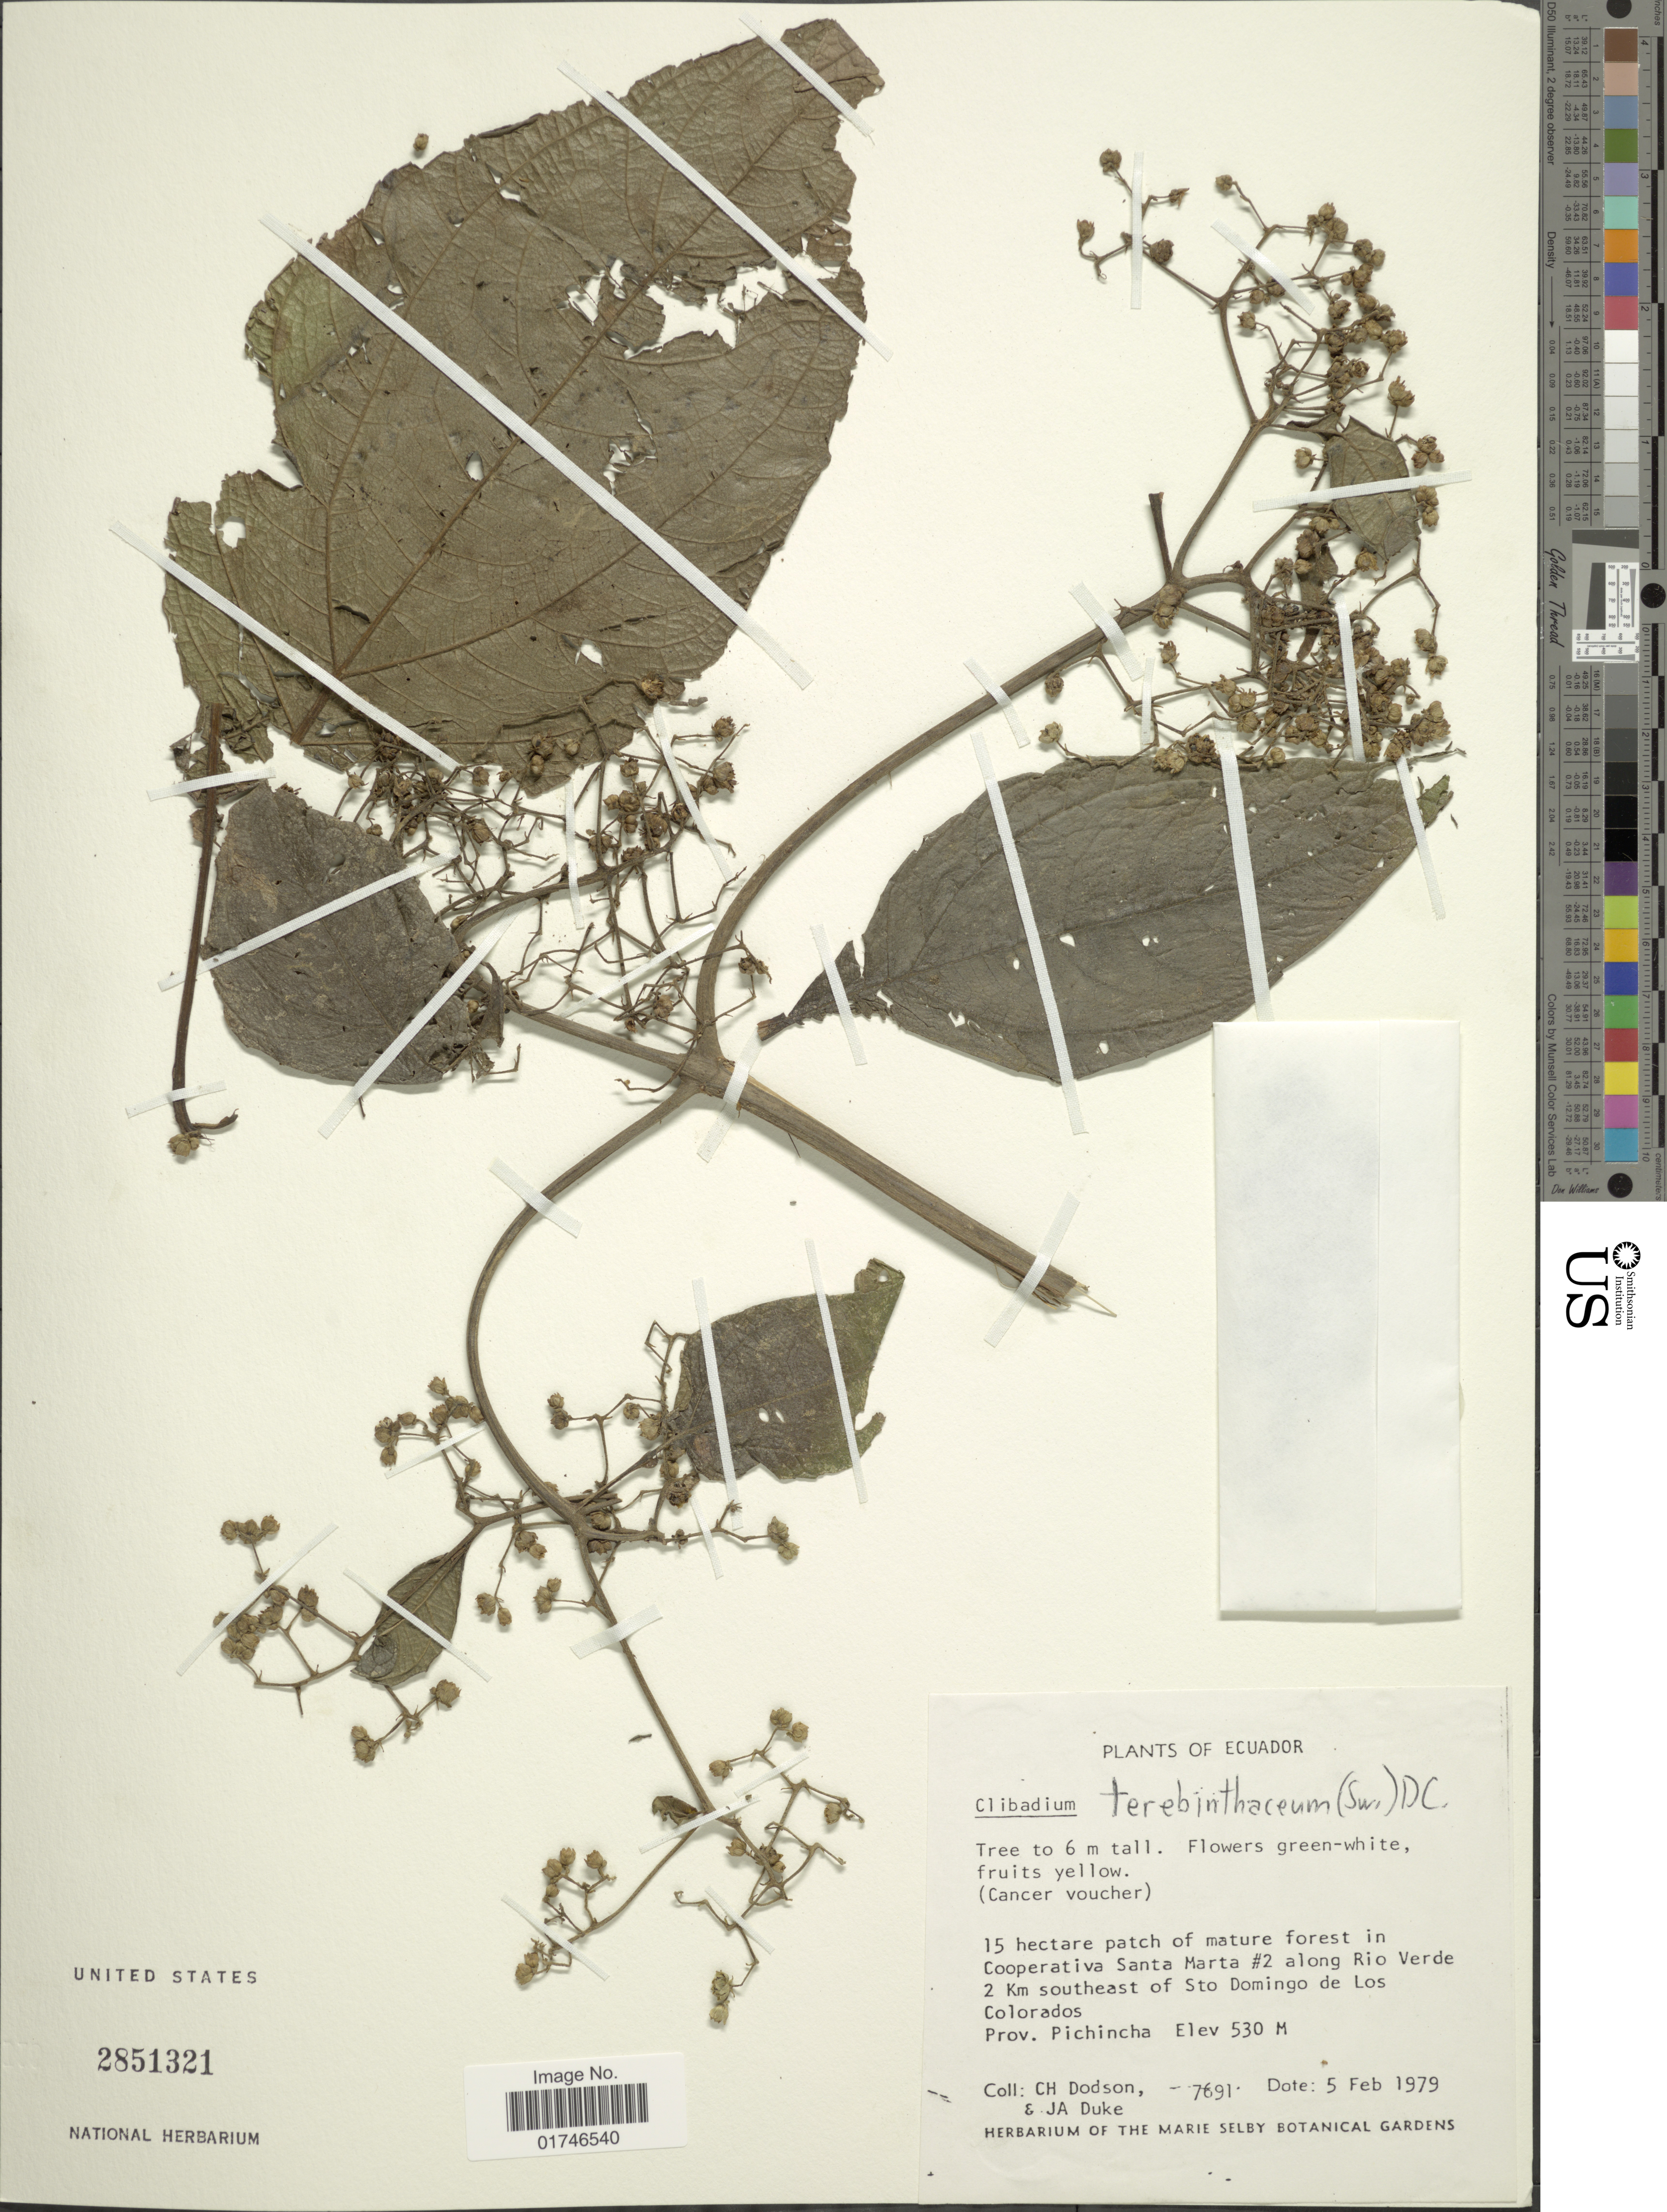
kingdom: Plantae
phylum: Tracheophyta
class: Magnoliopsida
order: Asterales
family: Asteraceae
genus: Clibadium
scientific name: Clibadium laxum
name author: S.F. Blake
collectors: C. H. Dodson & J. A. Duke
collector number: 7691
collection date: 1979-02-05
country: Ecuador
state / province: Pichincha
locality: In Cooperativa Santa Marta #2 along Rio Verde 2 Km southeast of Sto Domingo de Los Colorados.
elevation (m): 530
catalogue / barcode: US 2851321